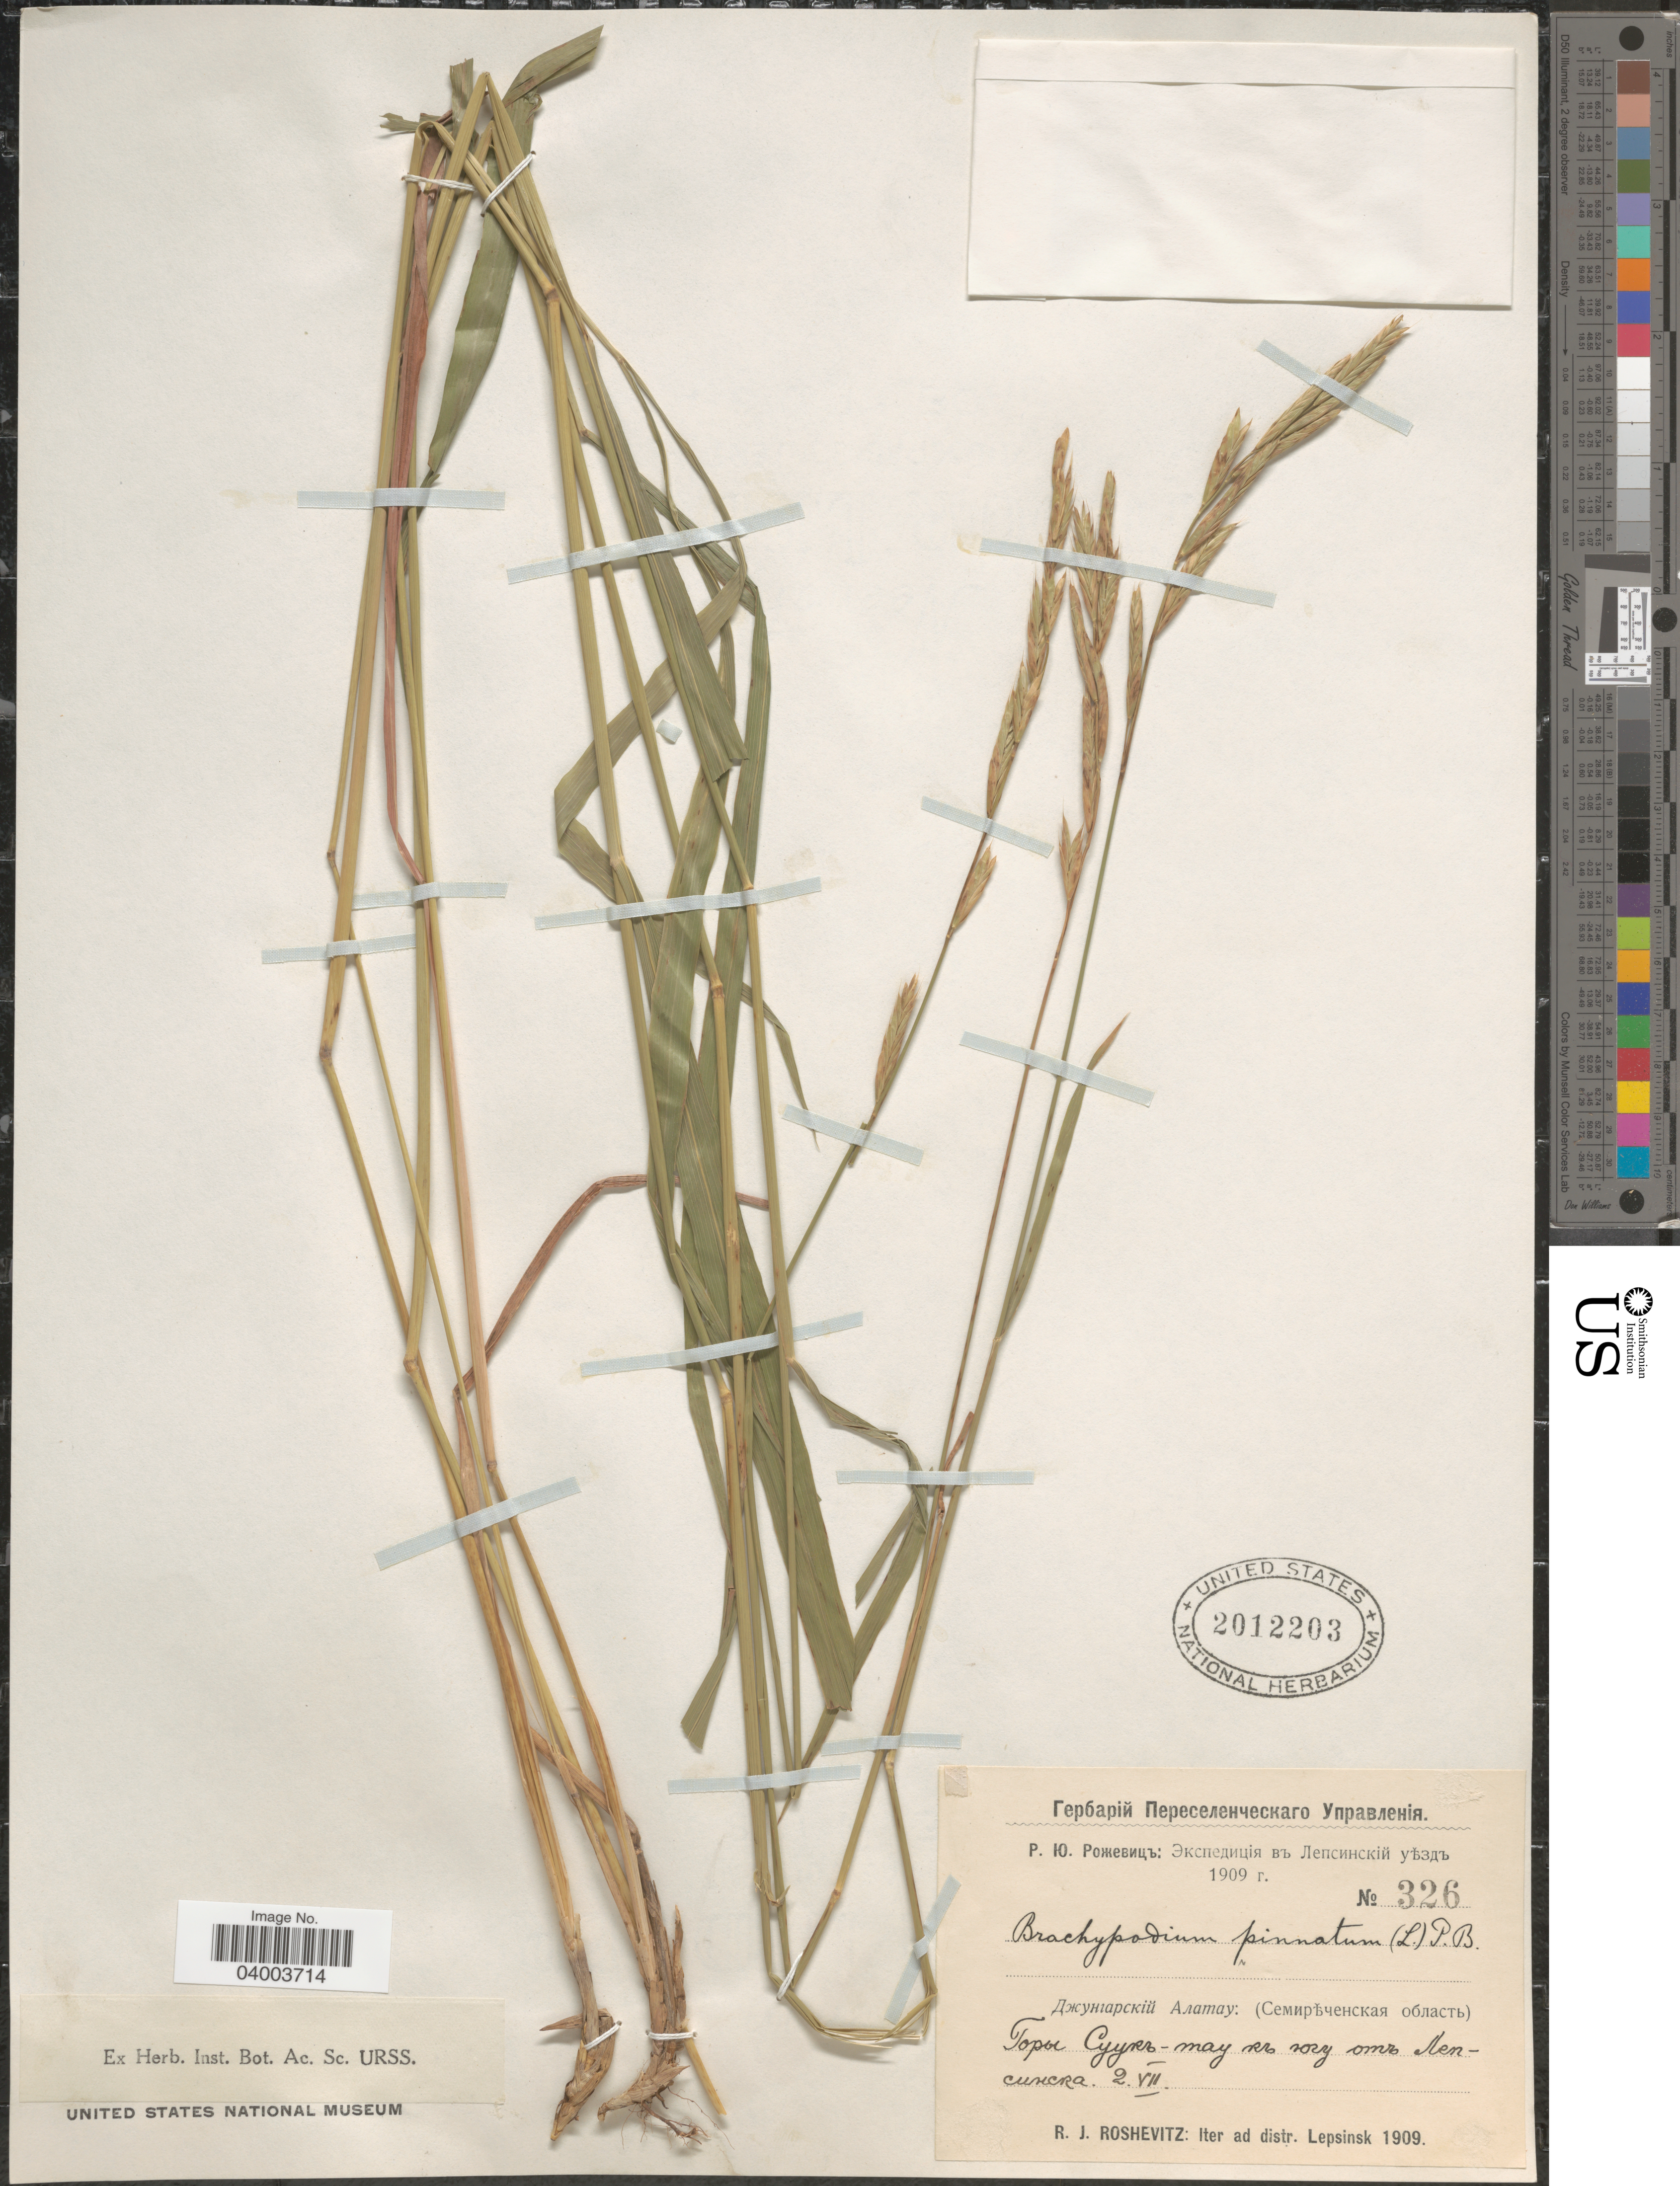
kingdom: Plantae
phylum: Tracheophyta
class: Liliopsida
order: Poales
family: Poaceae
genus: Brachypodium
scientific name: Brachypodium pinnatum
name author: (L.) P. Beauv.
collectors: R. J. Roshevitz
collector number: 326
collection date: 1909-07-02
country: Kazakhstan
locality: X. Iter ad distr. Lepsinsk.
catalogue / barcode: US 2012203